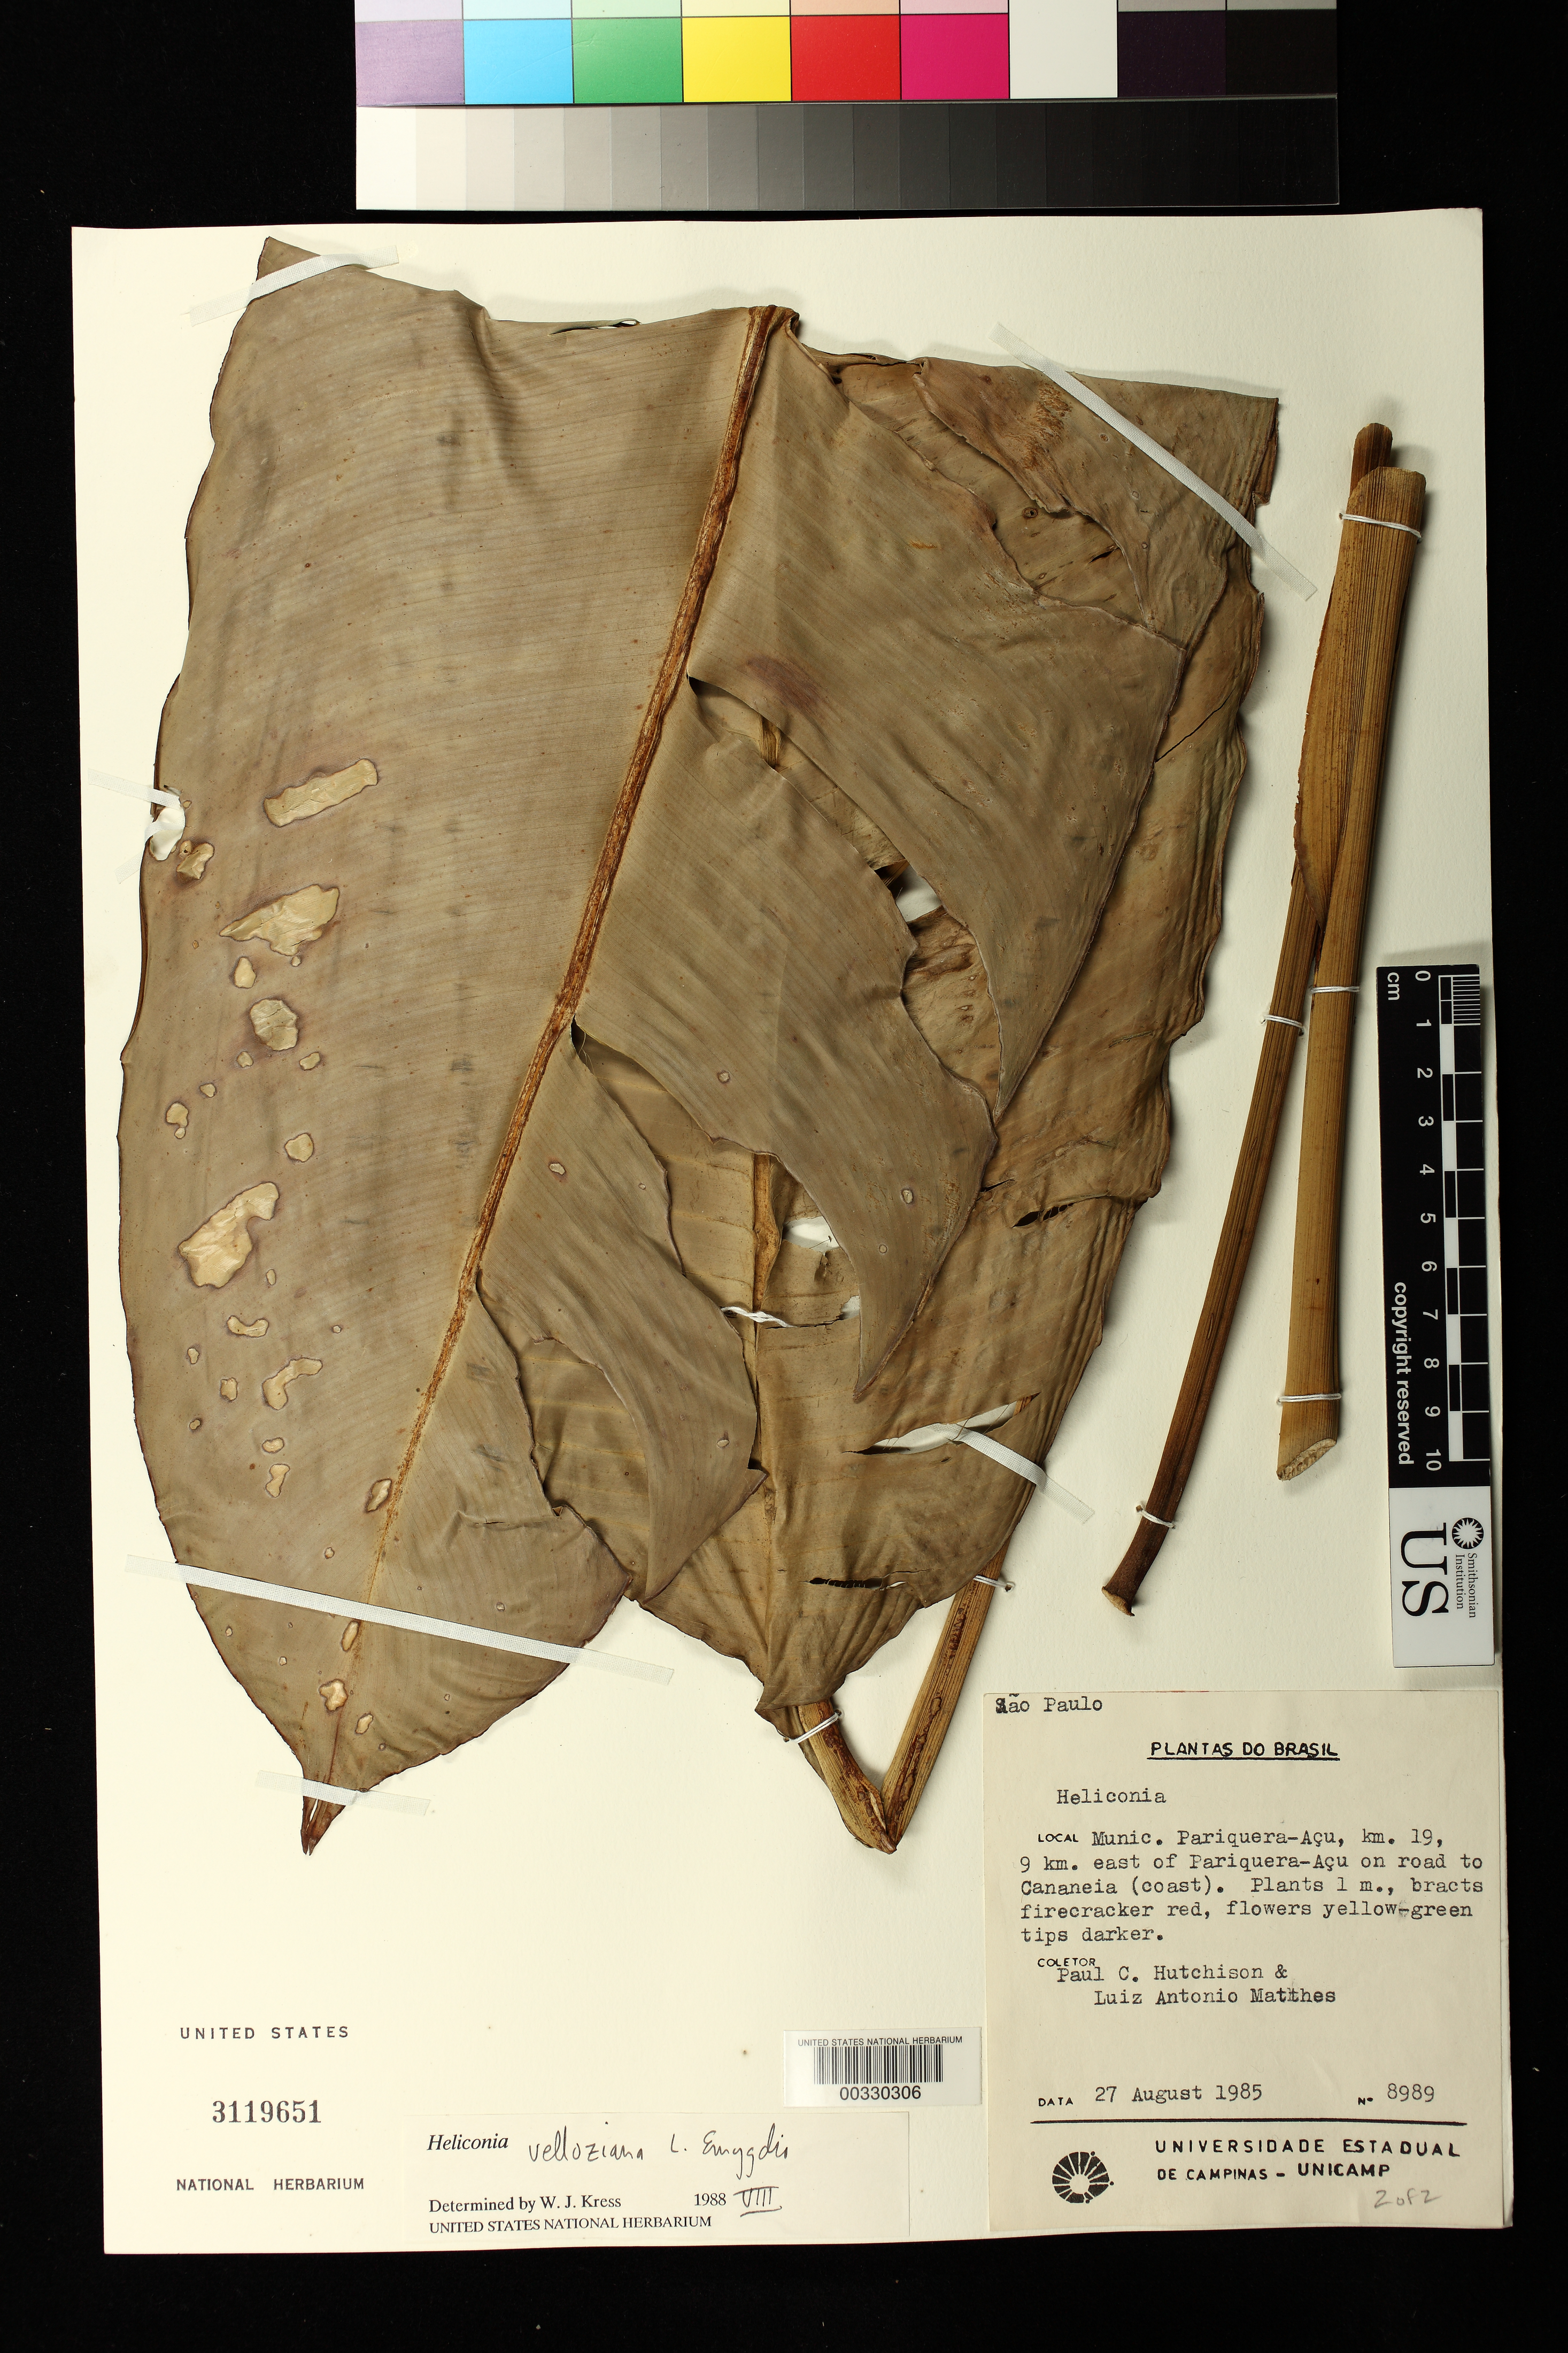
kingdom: Plantae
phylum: Tracheophyta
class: Liliopsida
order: Zingiberales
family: Heliconiaceae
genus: Heliconia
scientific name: Heliconia velloziana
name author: Emygdio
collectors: P. C. Hutchison & L. Matthes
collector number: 8989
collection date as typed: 27 Aug 1985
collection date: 1985-08-27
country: Brazil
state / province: São Paulo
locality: Mun of pariquera-acu, km 19, 9 km e of pariquera-acu, on road to cananeia (coast)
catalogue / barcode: US 3119651